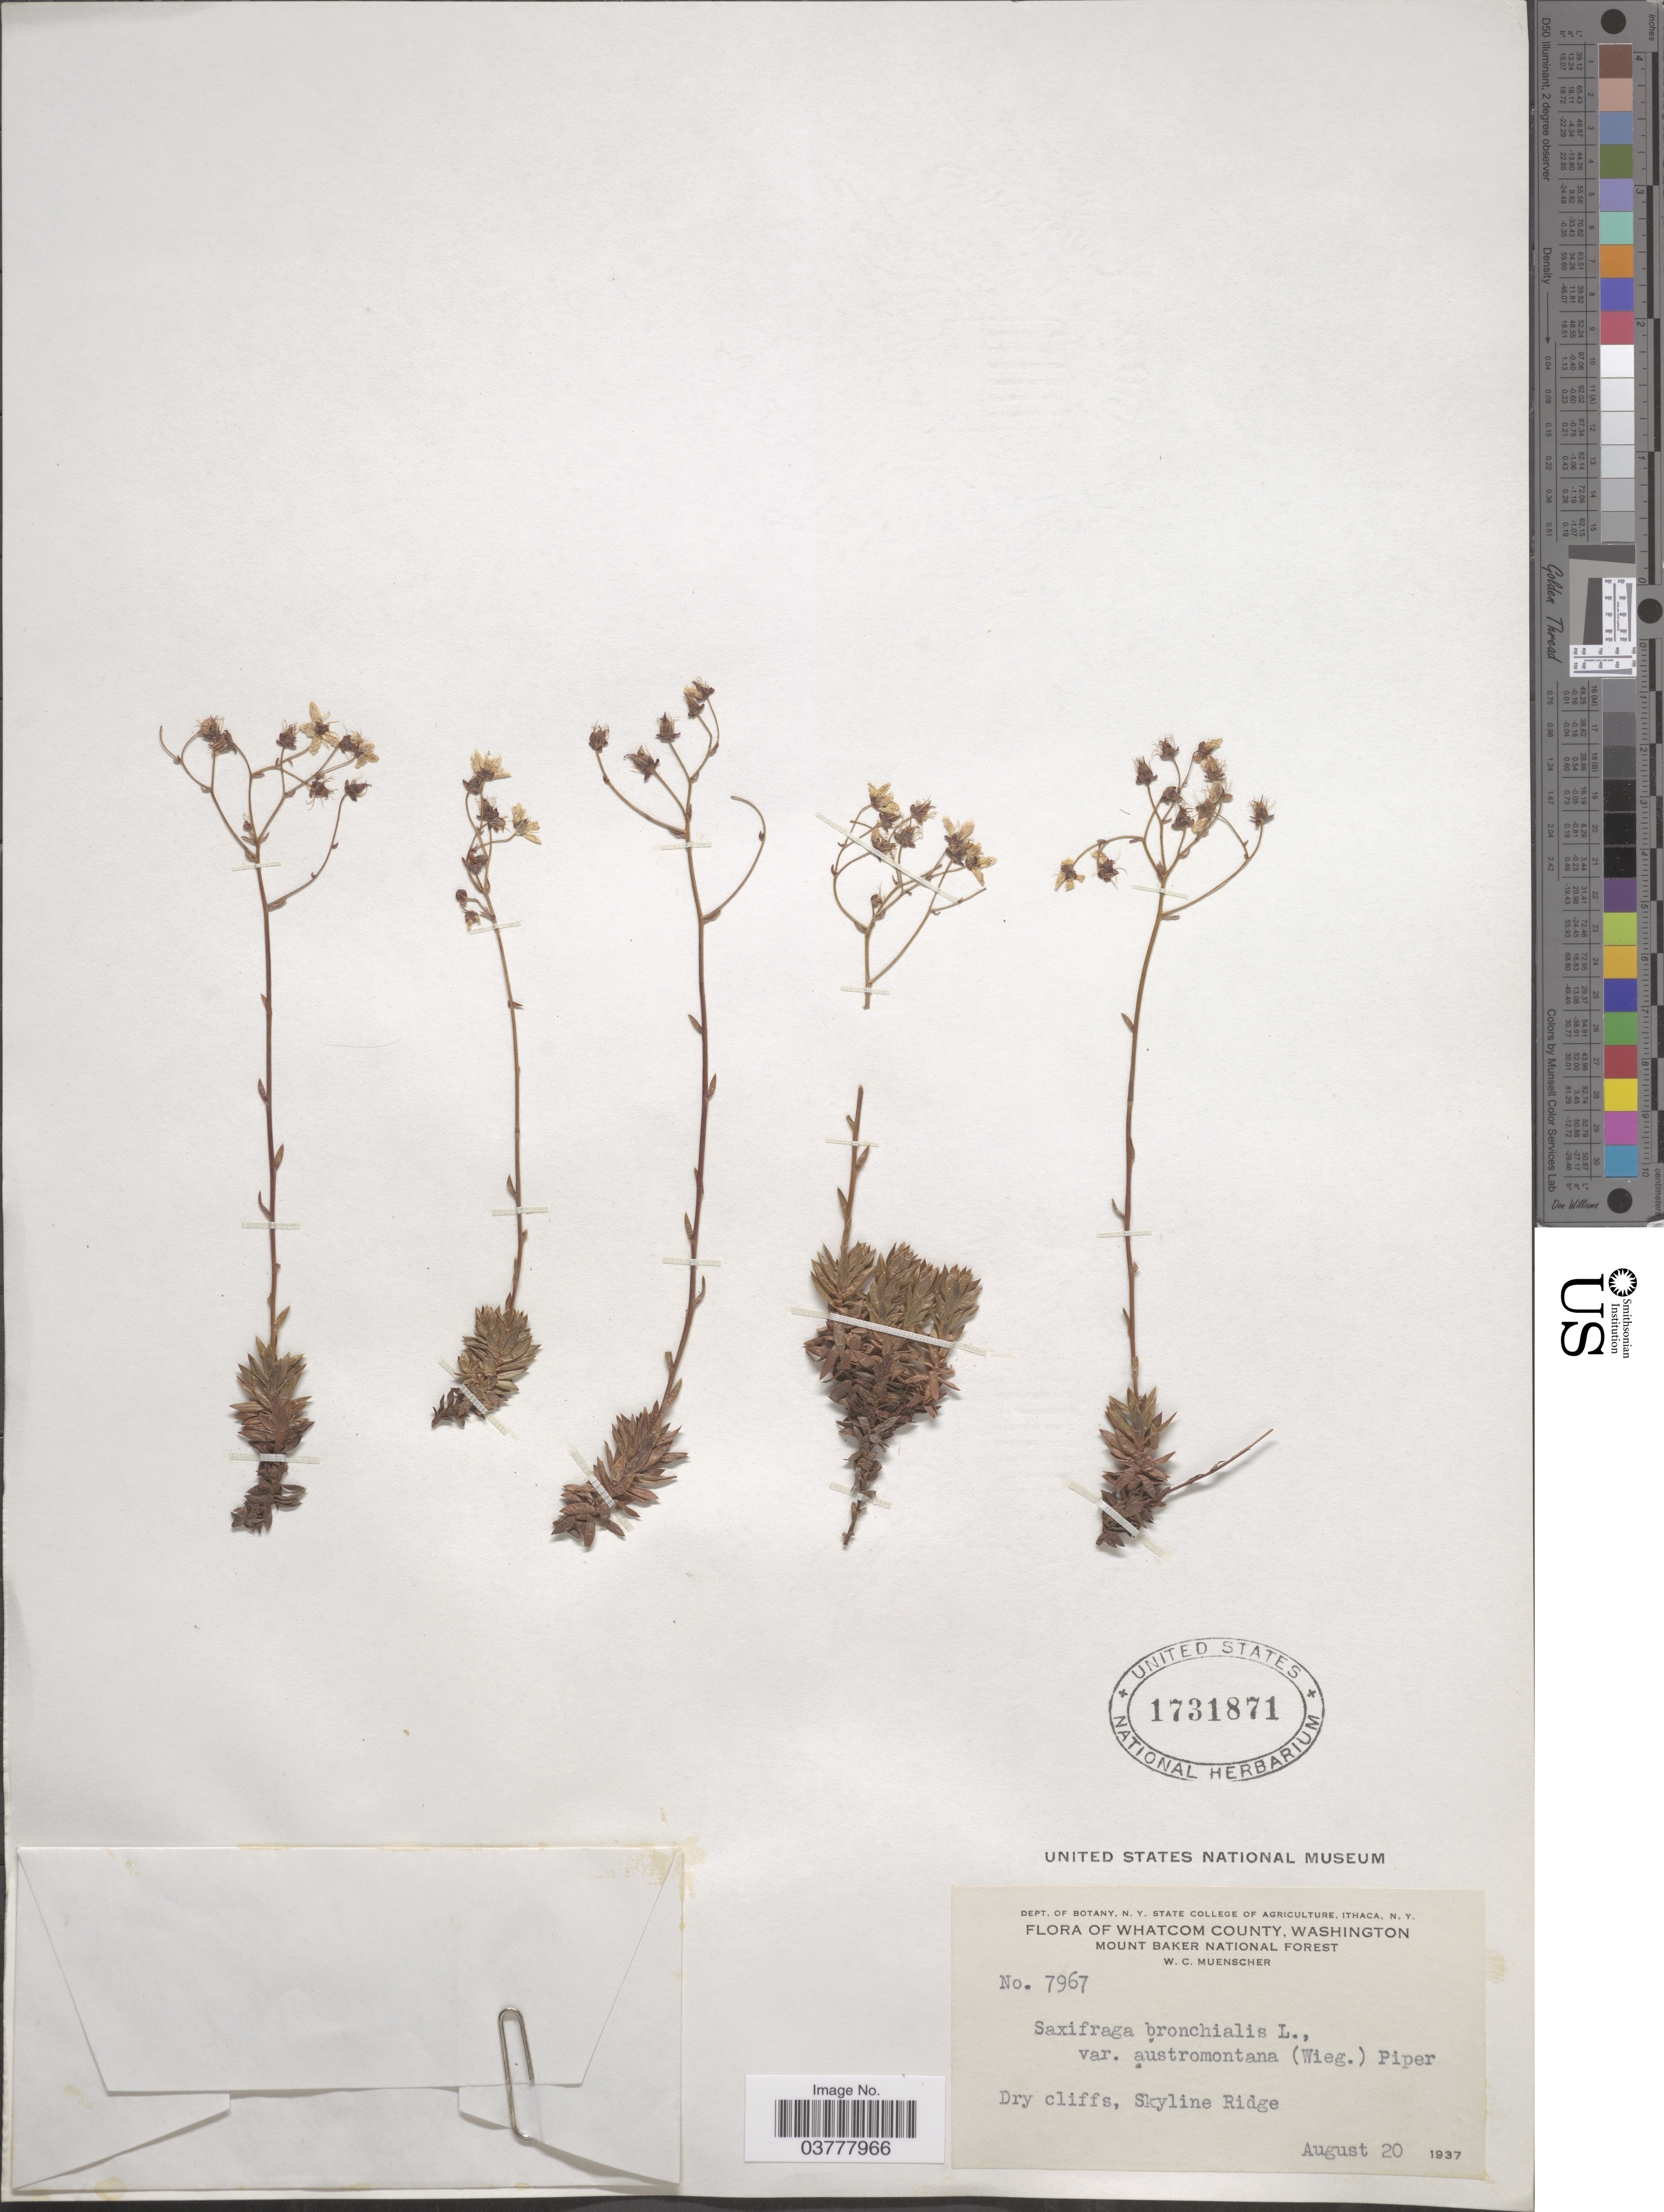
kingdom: Plantae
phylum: Tracheophyta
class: Magnoliopsida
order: Saxifragales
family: Saxifragaceae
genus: Saxifraga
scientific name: Saxifraga bronchialis subsp. austromontana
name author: (Wiegand) Piper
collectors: W. Muenscher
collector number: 7967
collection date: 1937-08-20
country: United States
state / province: Washington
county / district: Whatcom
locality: Whatcom County. Mount Baker National Forest. Skyline Ridge.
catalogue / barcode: US 1731871